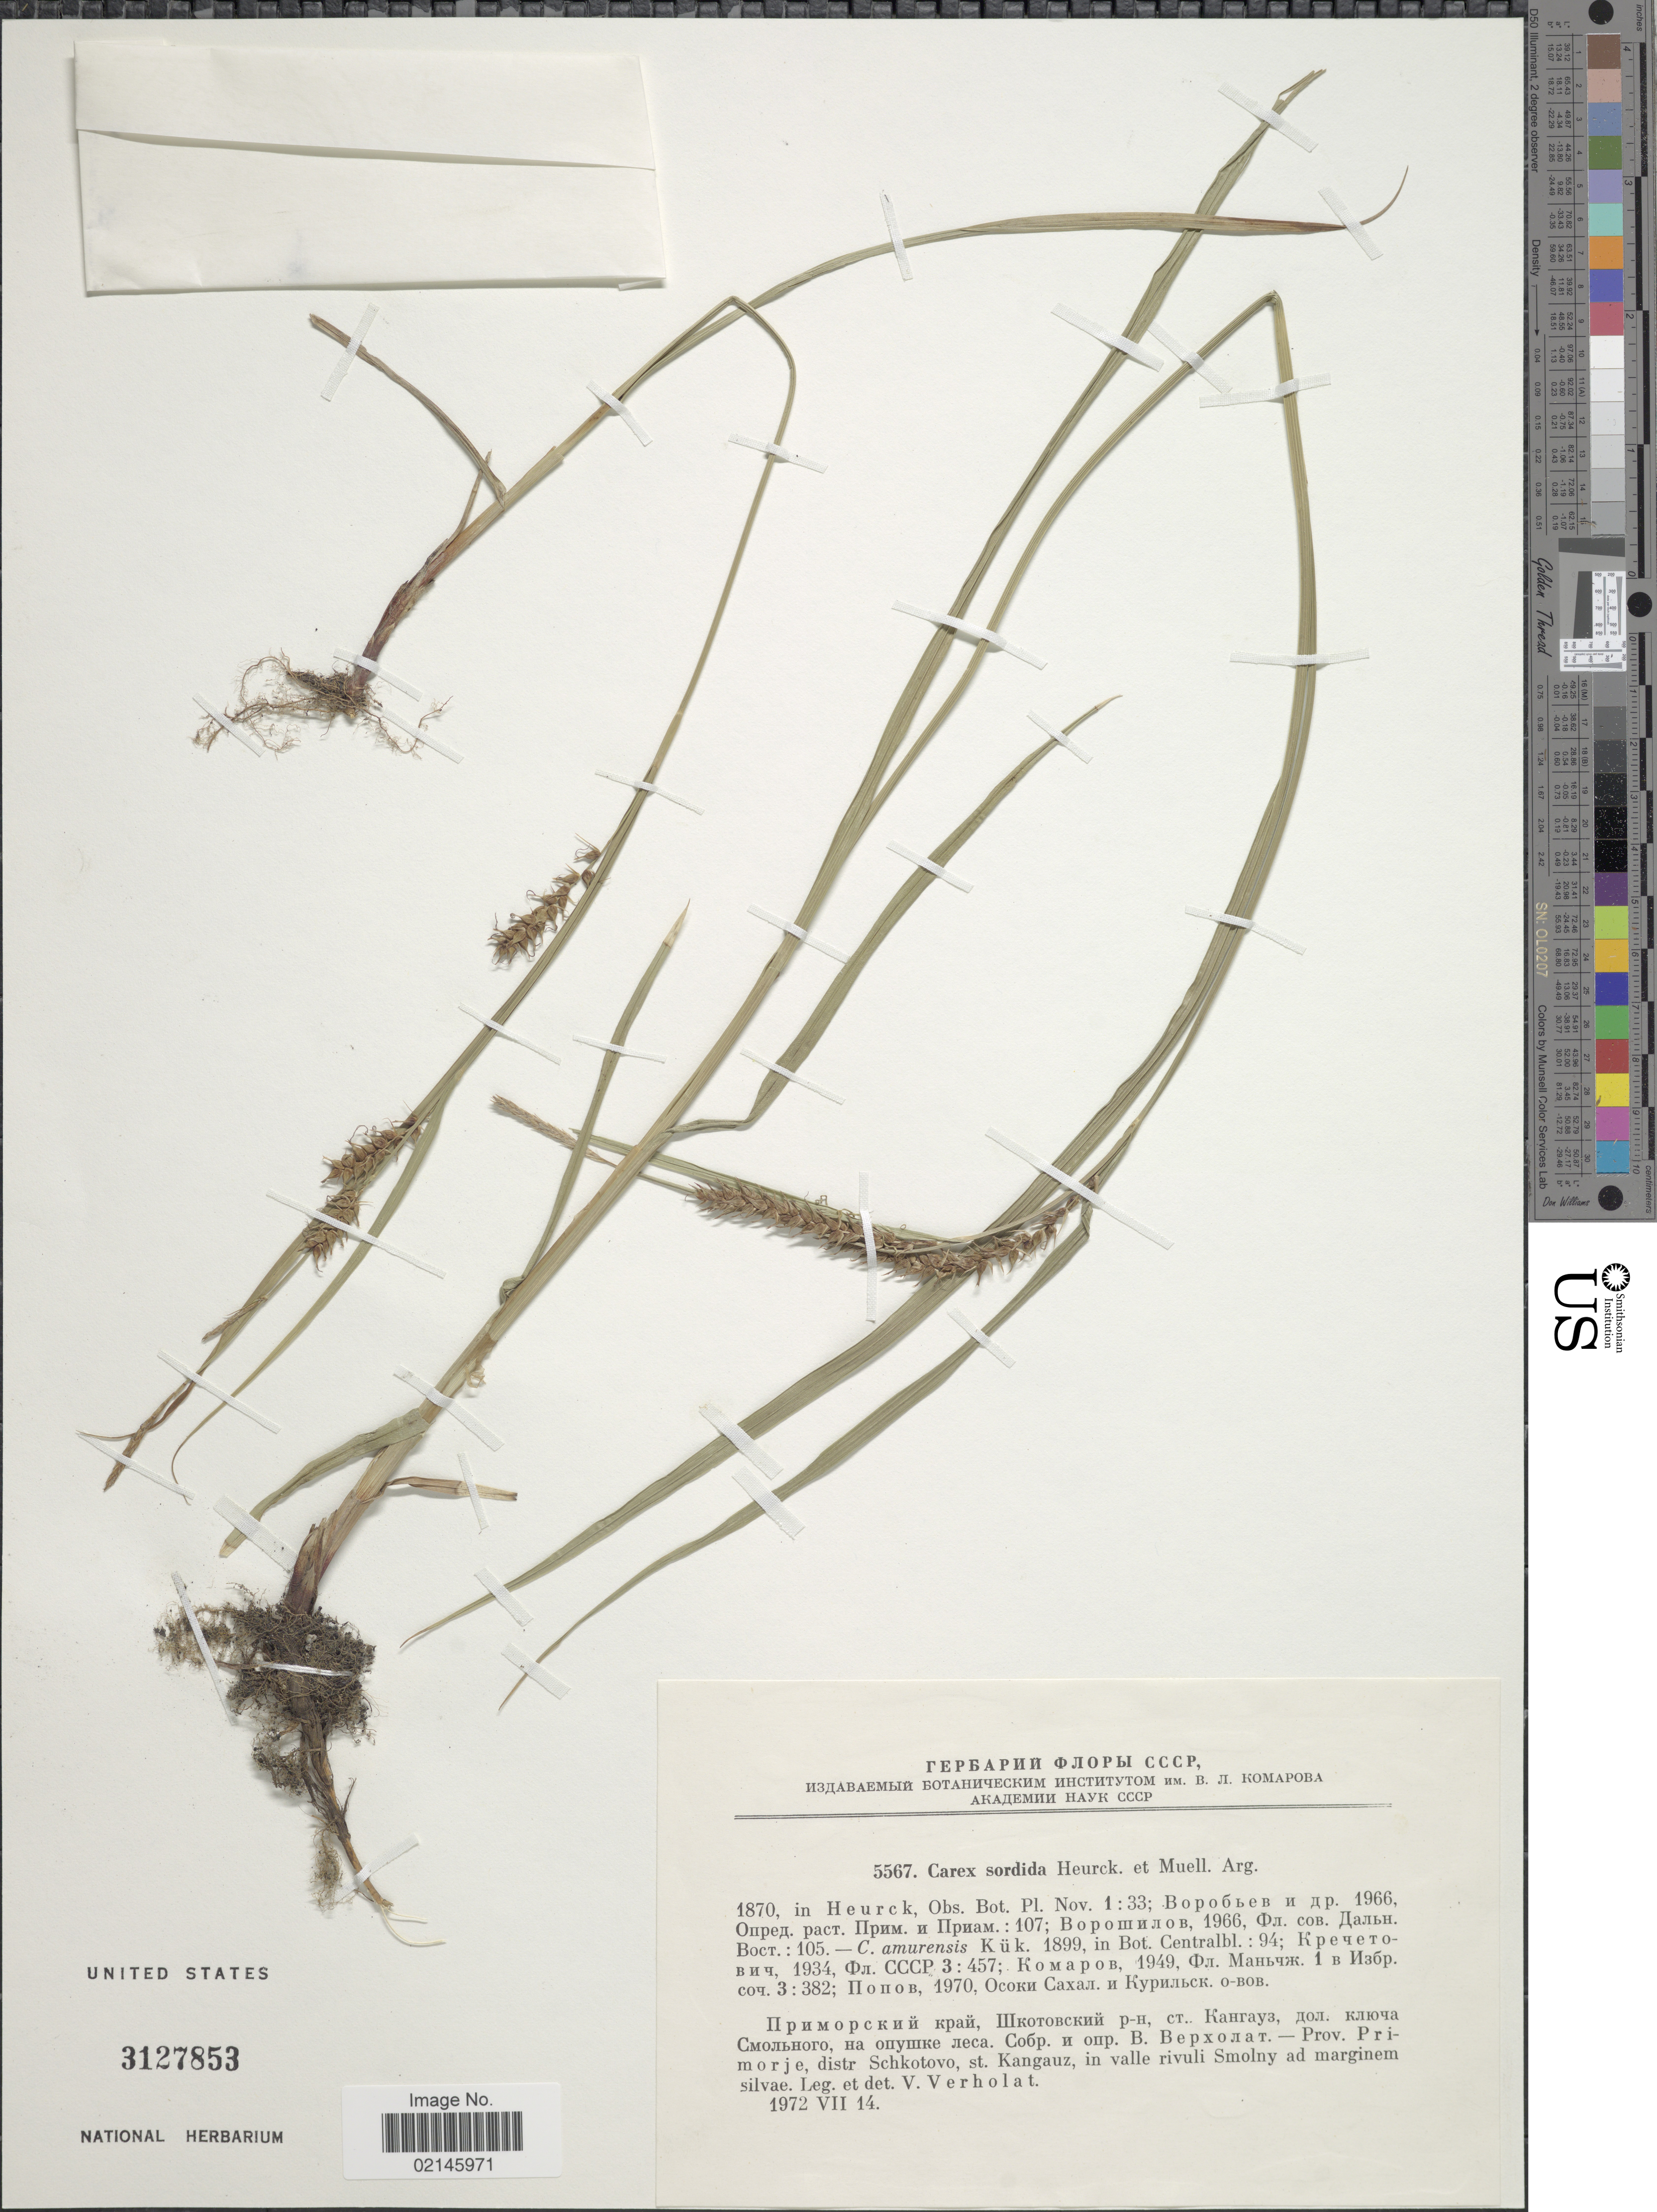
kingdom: Plantae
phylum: Tracheophyta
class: Liliopsida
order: Poales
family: Cyperaceae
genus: Carex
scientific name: Carex sordida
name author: Van Heurck & Müll. Arg.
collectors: V. Verholat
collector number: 5567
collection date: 1972-07-14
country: Russian Federation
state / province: Primorsky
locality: Distr. Schlokotovo, st. Kangauz, in valle rivuli Smolny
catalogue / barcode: US 3127853